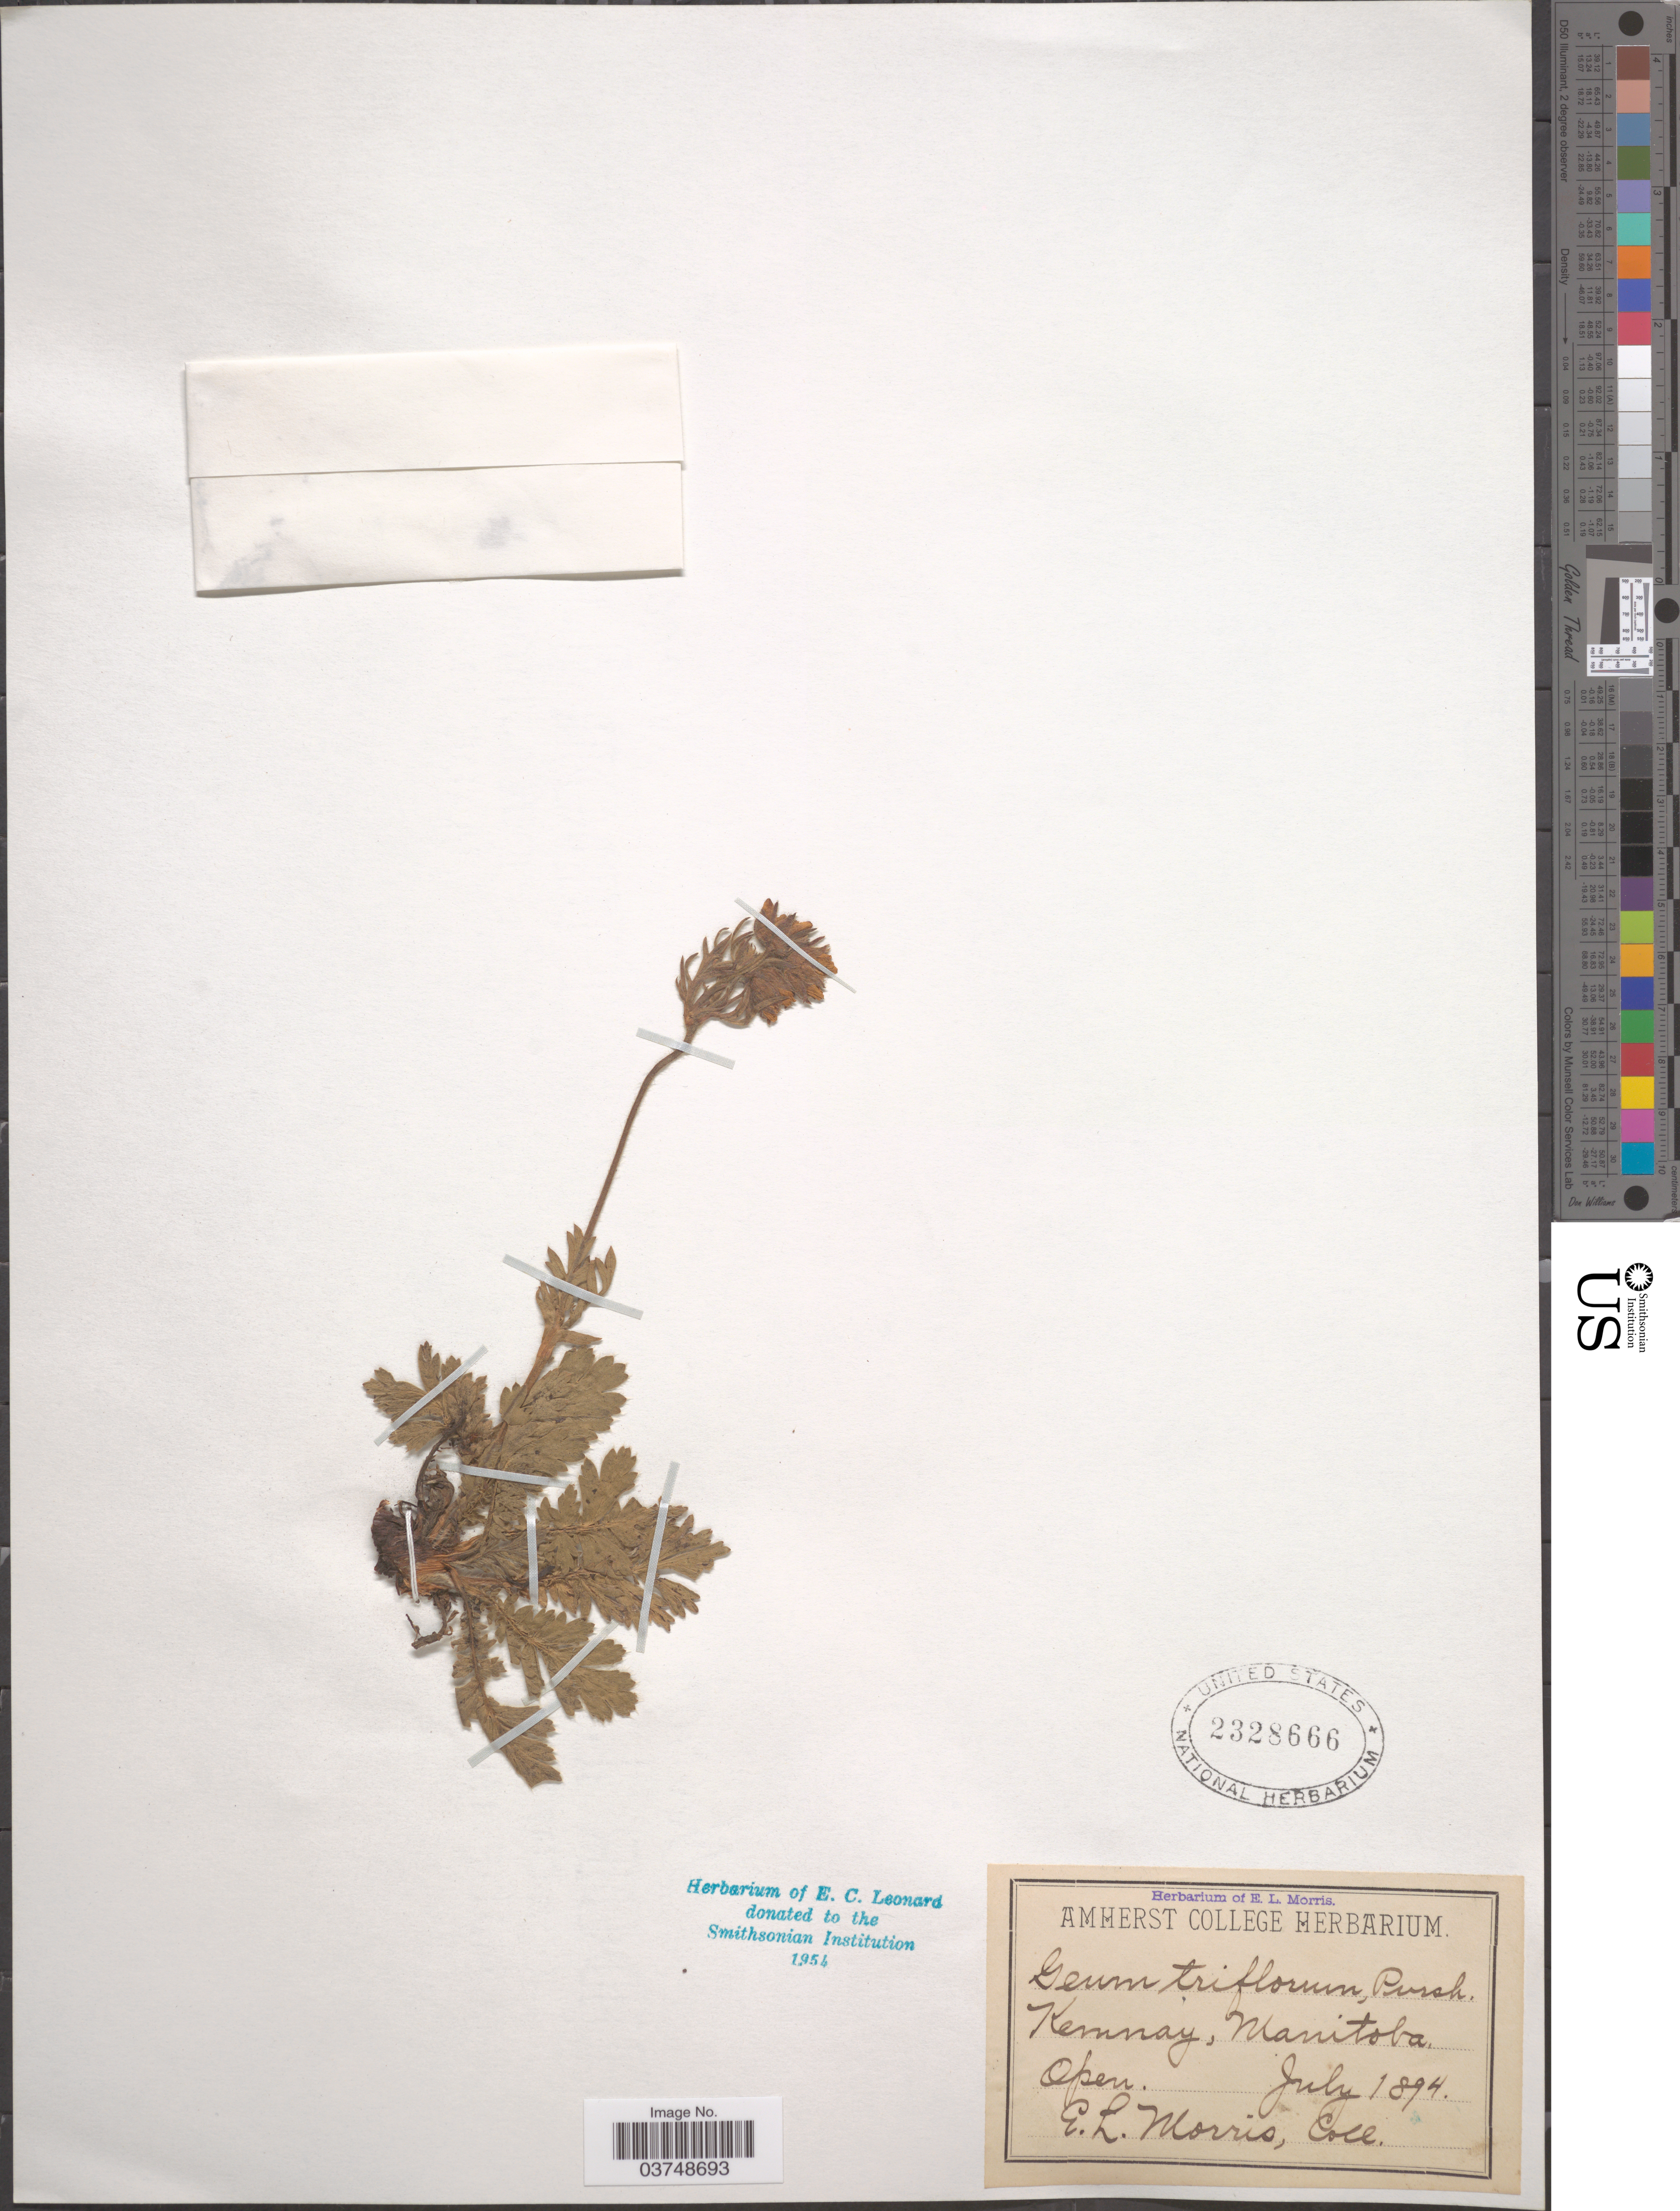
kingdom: Plantae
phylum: Tracheophyta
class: Magnoliopsida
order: Rosales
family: Rosaceae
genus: Geum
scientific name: Geum triflorum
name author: Pursh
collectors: E. Morris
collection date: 1894-07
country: Canada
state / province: Manitoba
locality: Kemnay.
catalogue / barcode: US 2328666